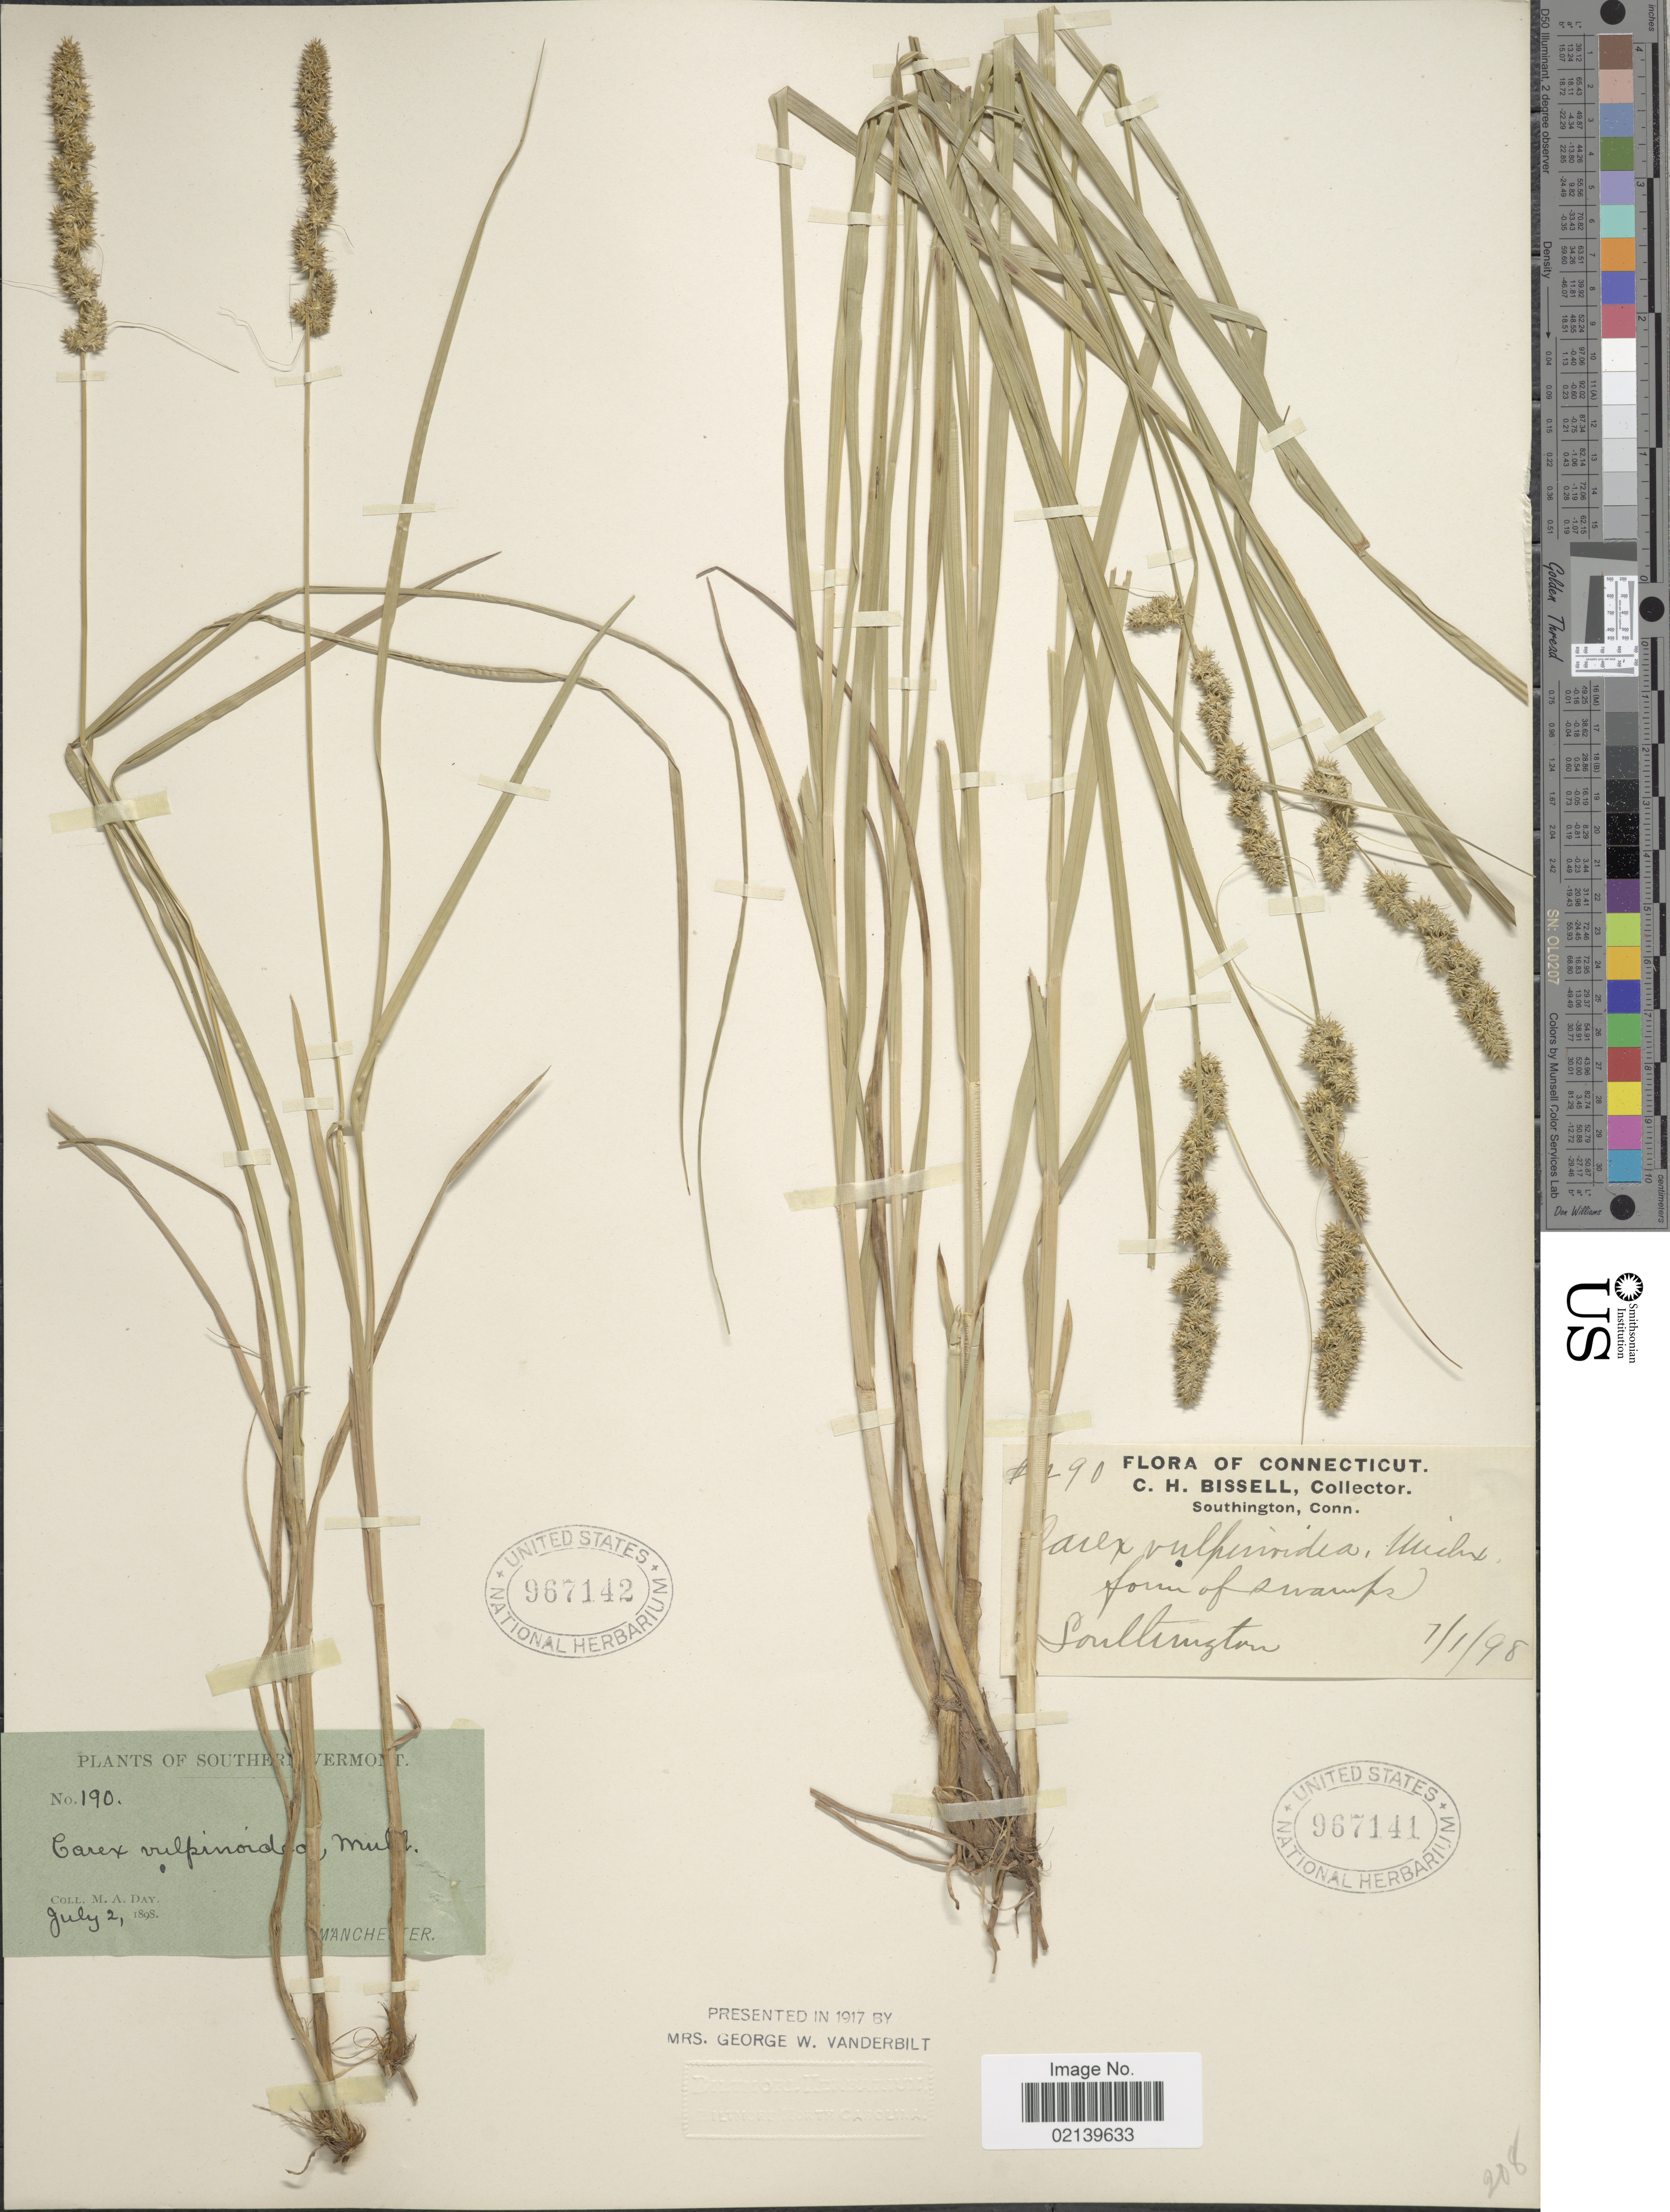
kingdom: Plantae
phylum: Tracheophyta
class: Liliopsida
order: Poales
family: Cyperaceae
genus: Carex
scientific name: Carex vulpinoidea Michx.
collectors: M. Day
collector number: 190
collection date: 1898-07-02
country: United States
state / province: Vermont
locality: Southern Vermont, Manchester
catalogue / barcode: US 967142